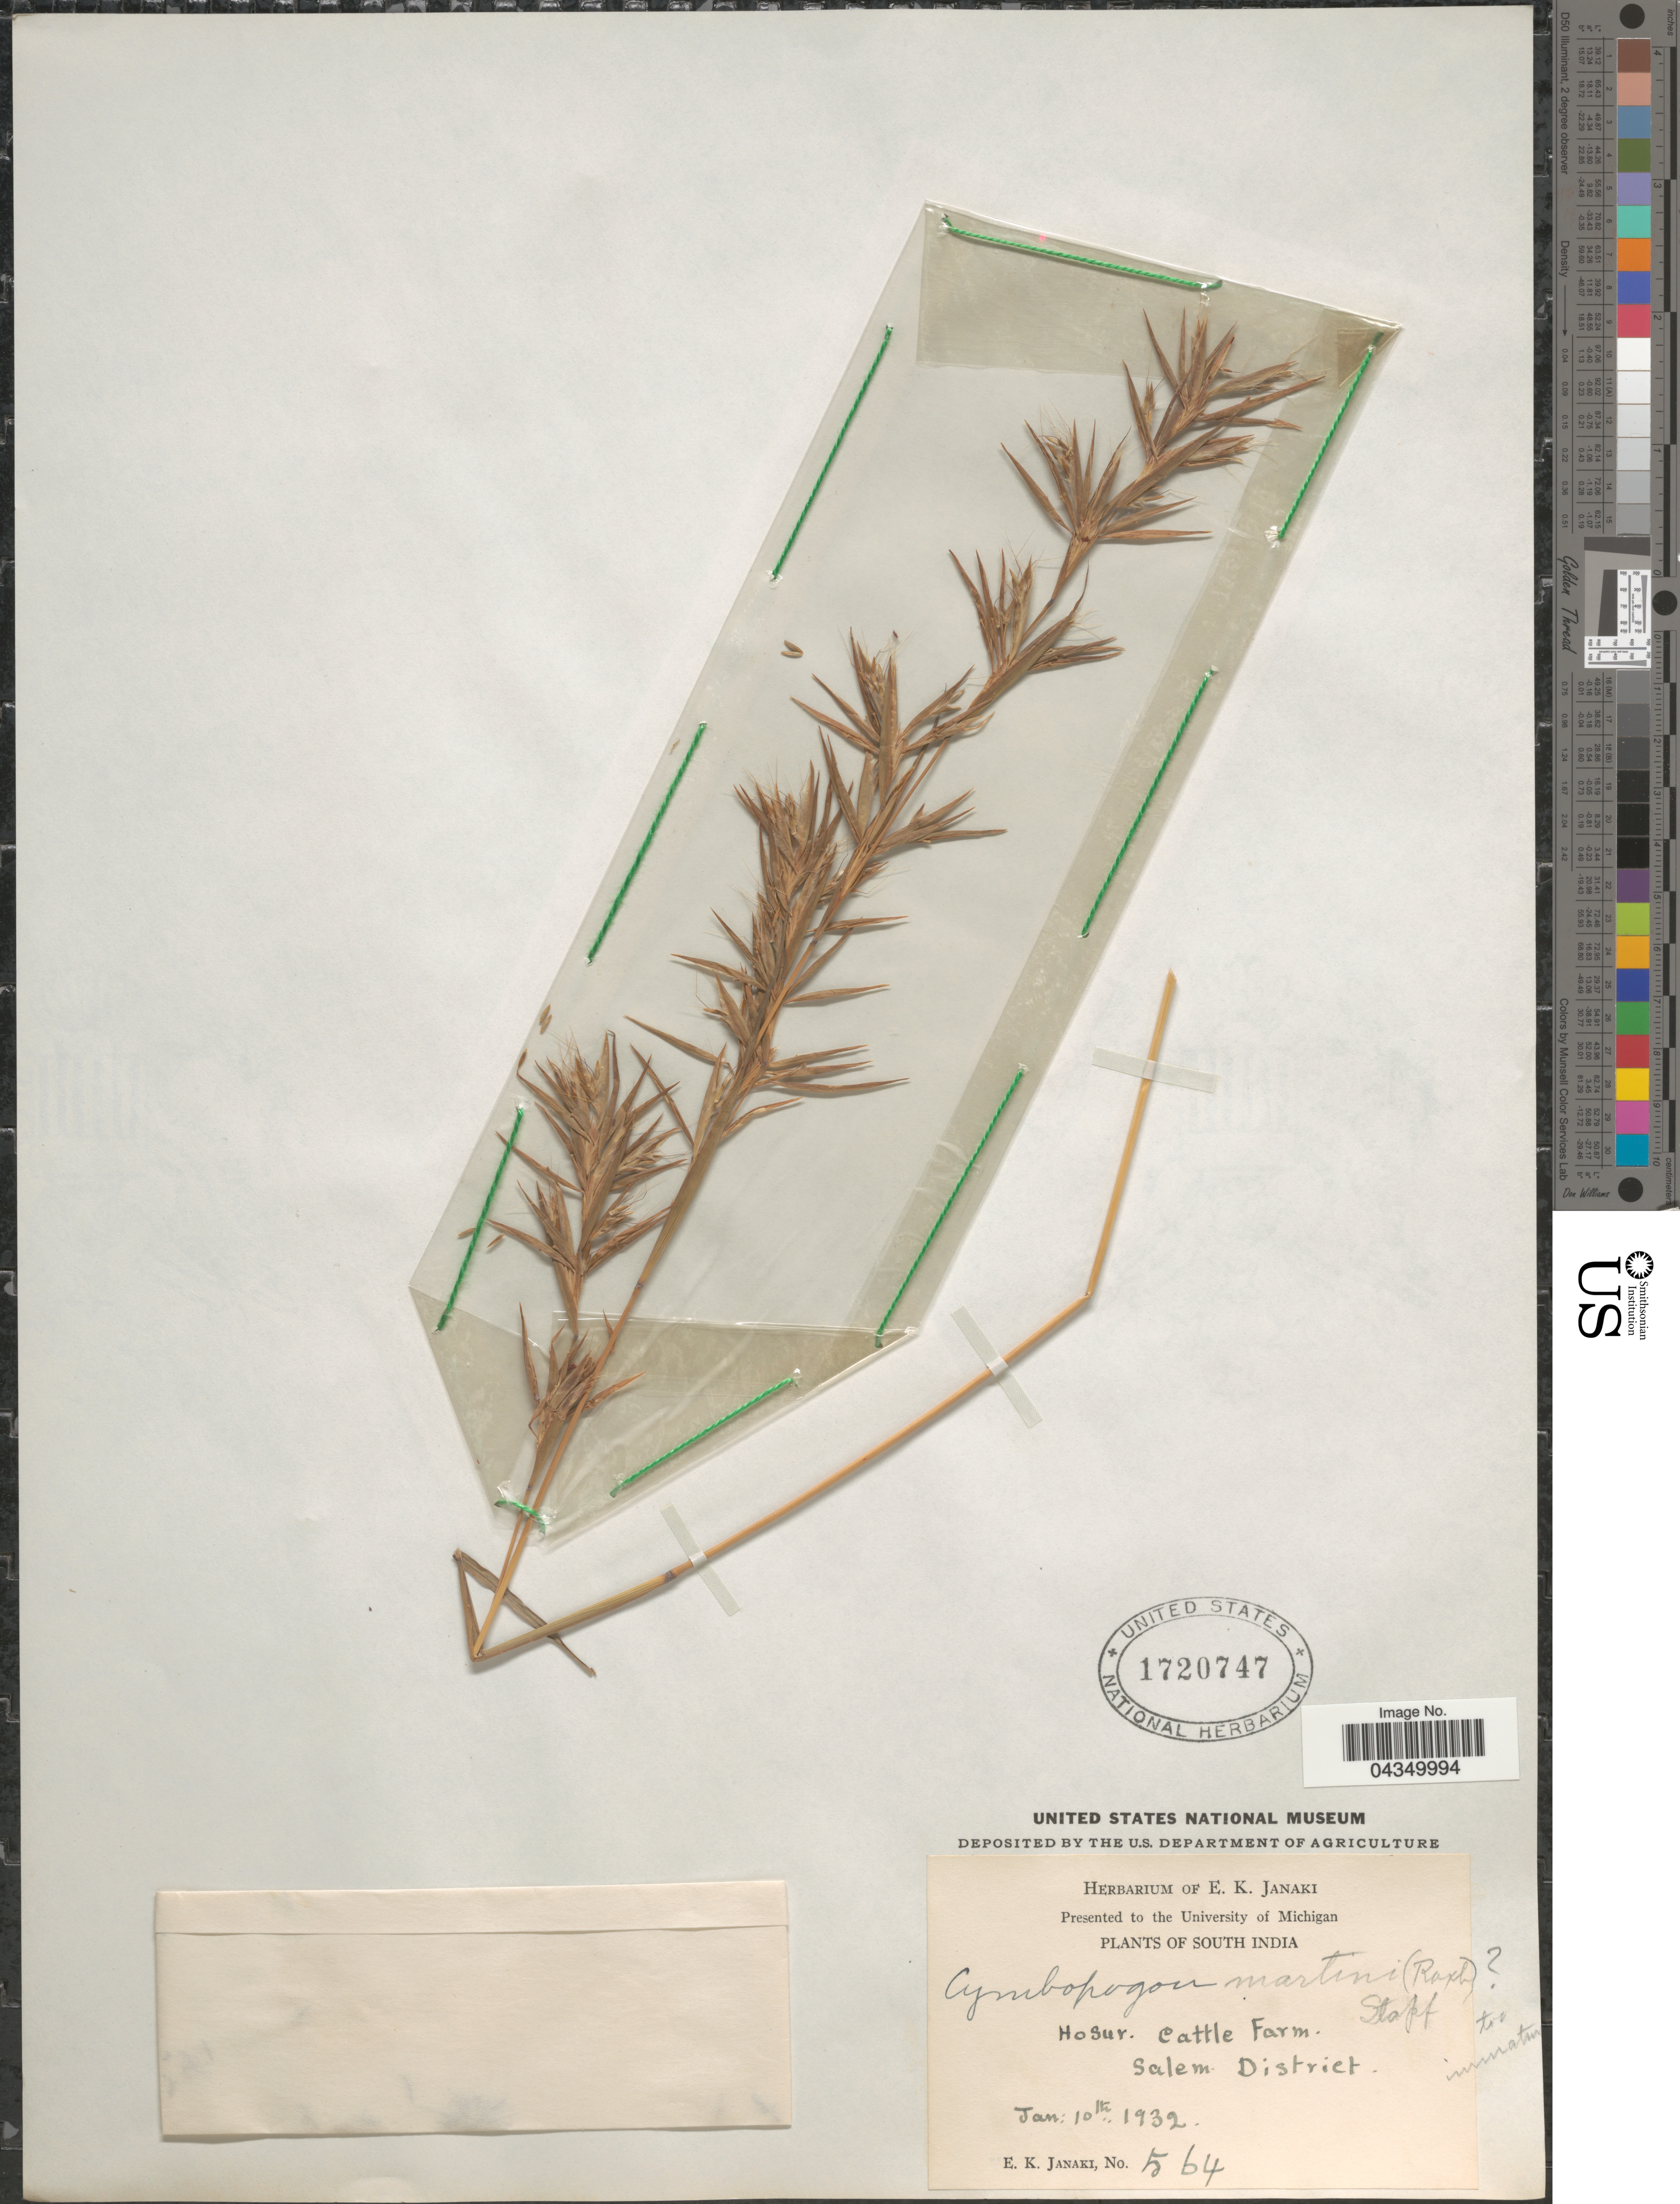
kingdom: Plantae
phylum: Tracheophyta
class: Liliopsida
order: Poales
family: Poaceae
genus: Cymbopogon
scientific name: Cymbopogon martini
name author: (Roxb.) Stapf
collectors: E. Janaki Ammal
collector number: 564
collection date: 1932-01-10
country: India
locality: South India. Hosur. Cattle Farm. Salem District.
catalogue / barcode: US 1720747